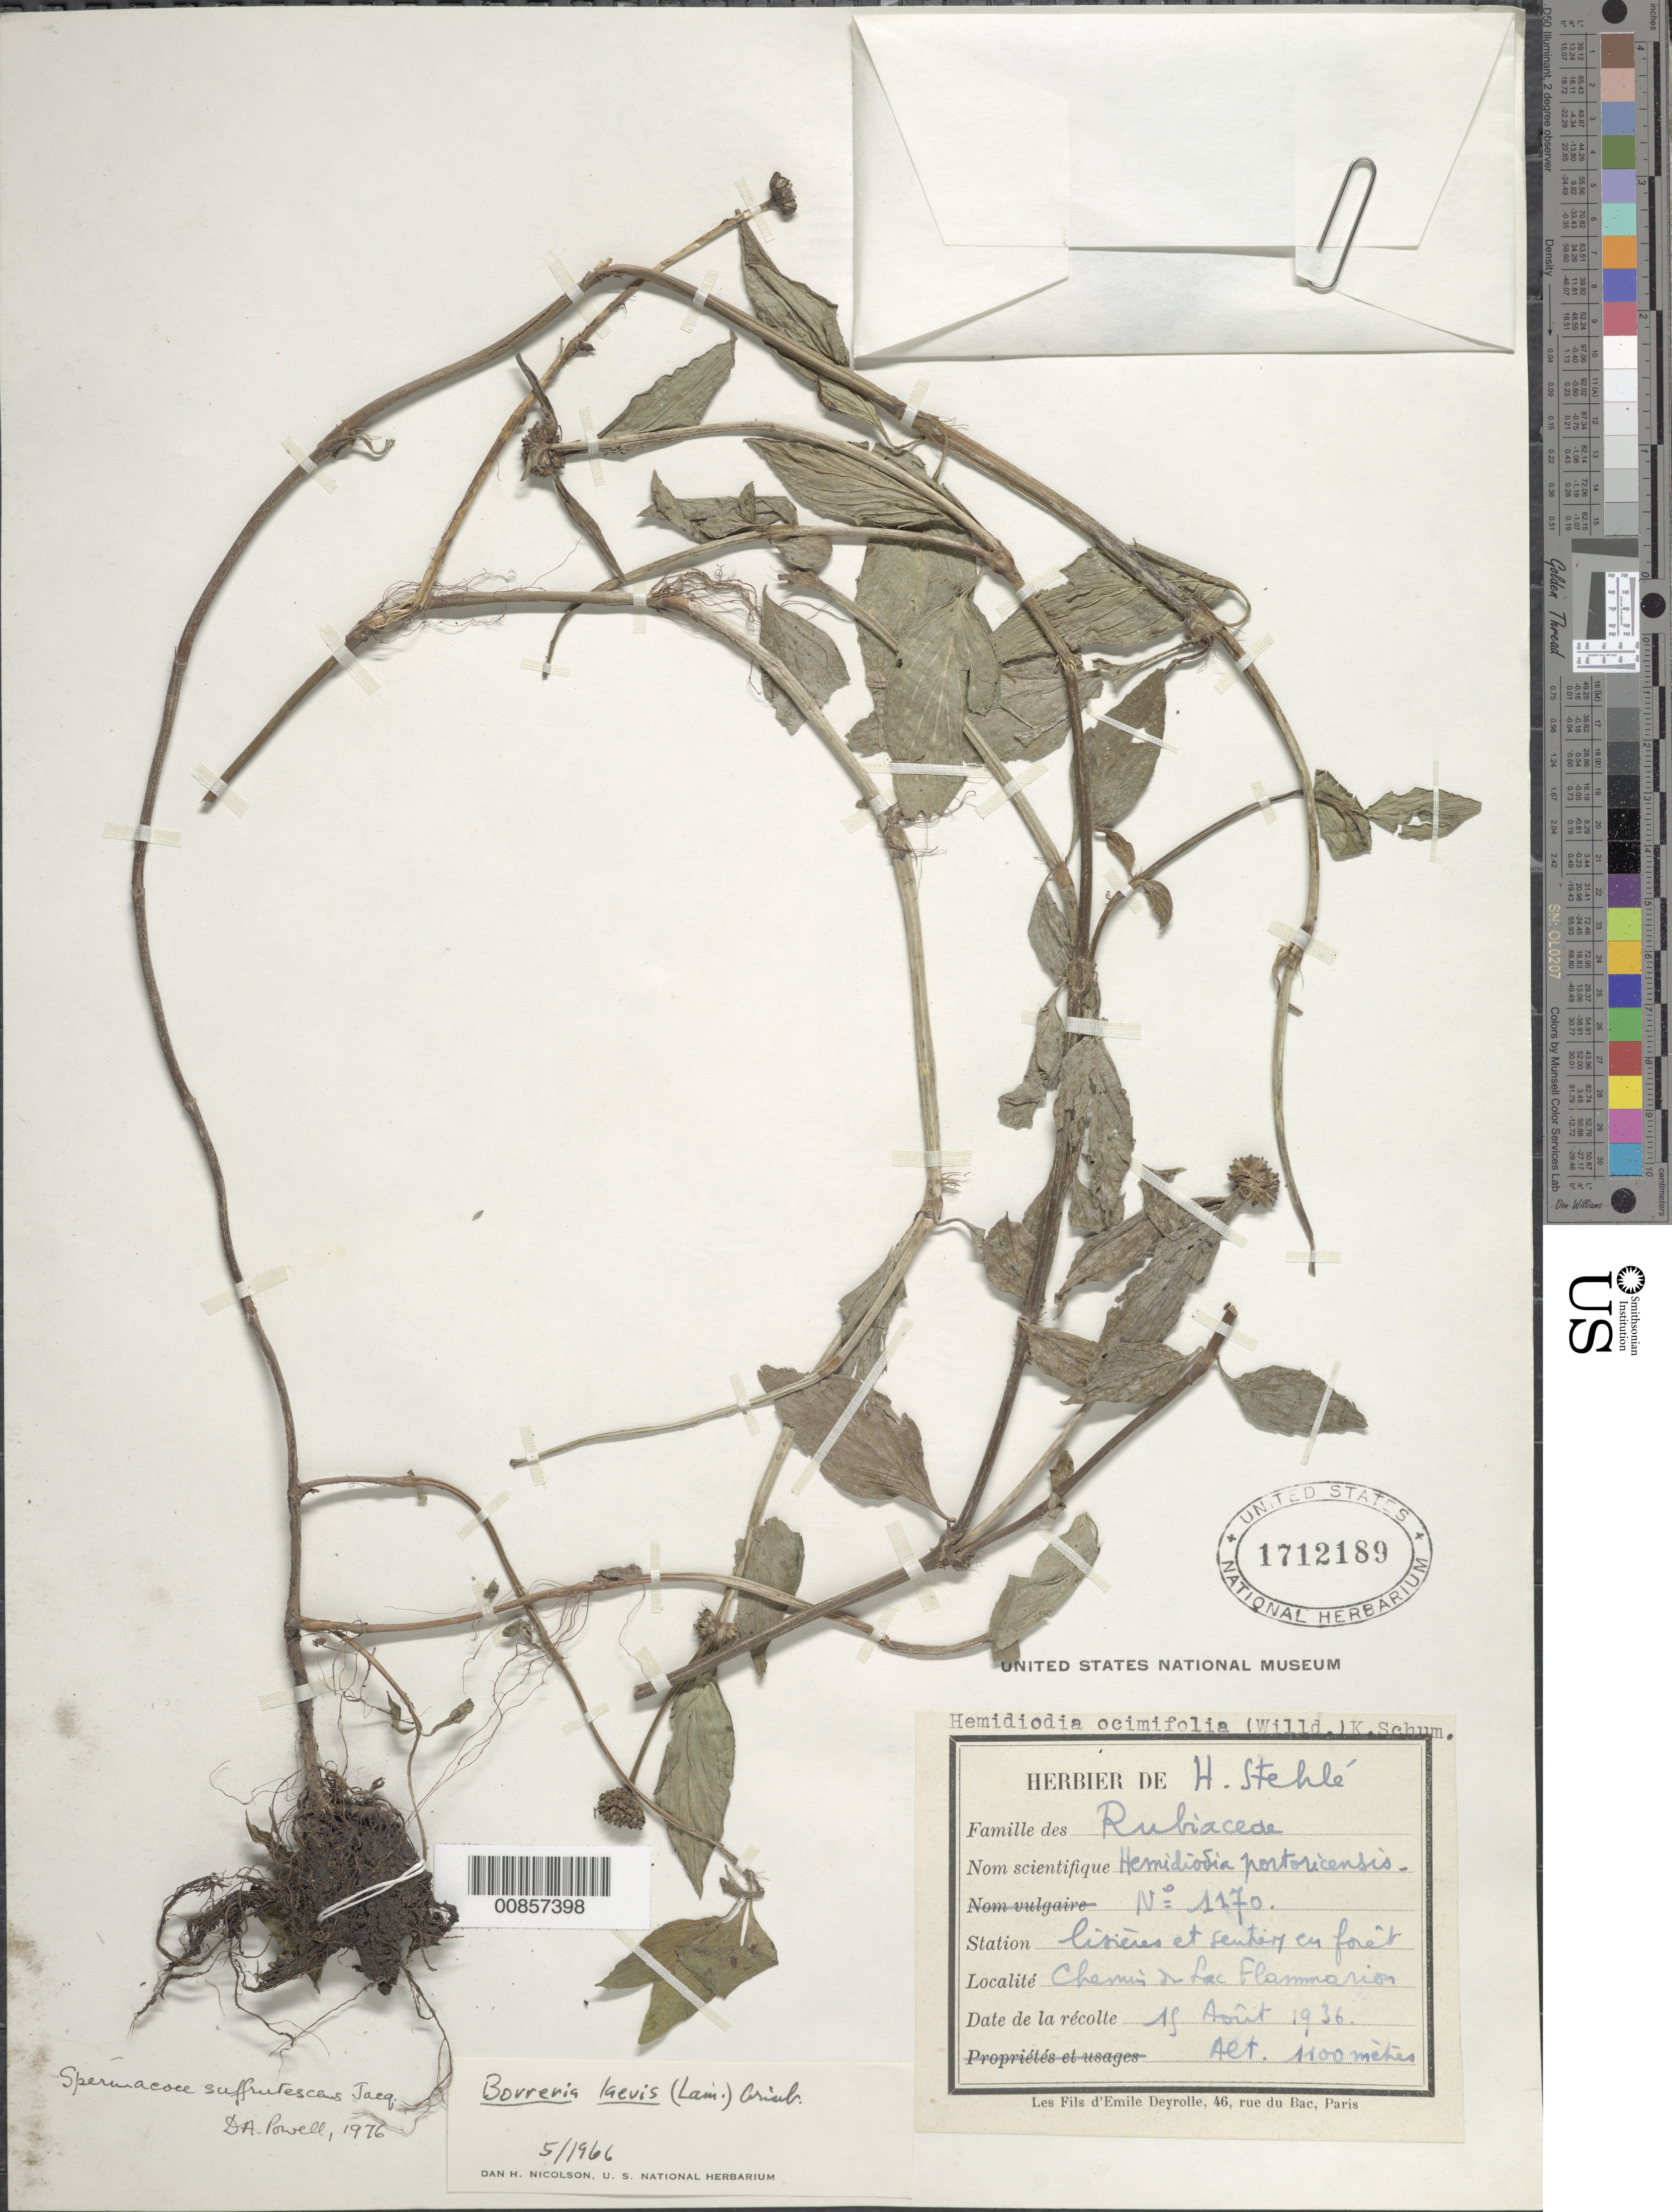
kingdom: Plantae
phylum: Tracheophyta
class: Magnoliopsida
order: Gentianales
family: Rubiaceae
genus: Spermacoce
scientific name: Spermacoce remota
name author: Lam.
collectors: H. Stehlé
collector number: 1170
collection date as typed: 18 Aug 1936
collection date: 1936-08-18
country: Guadeloupe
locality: Chemin Flammarion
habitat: Lisières et sentie-- en forêt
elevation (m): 1100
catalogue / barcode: US 1712189